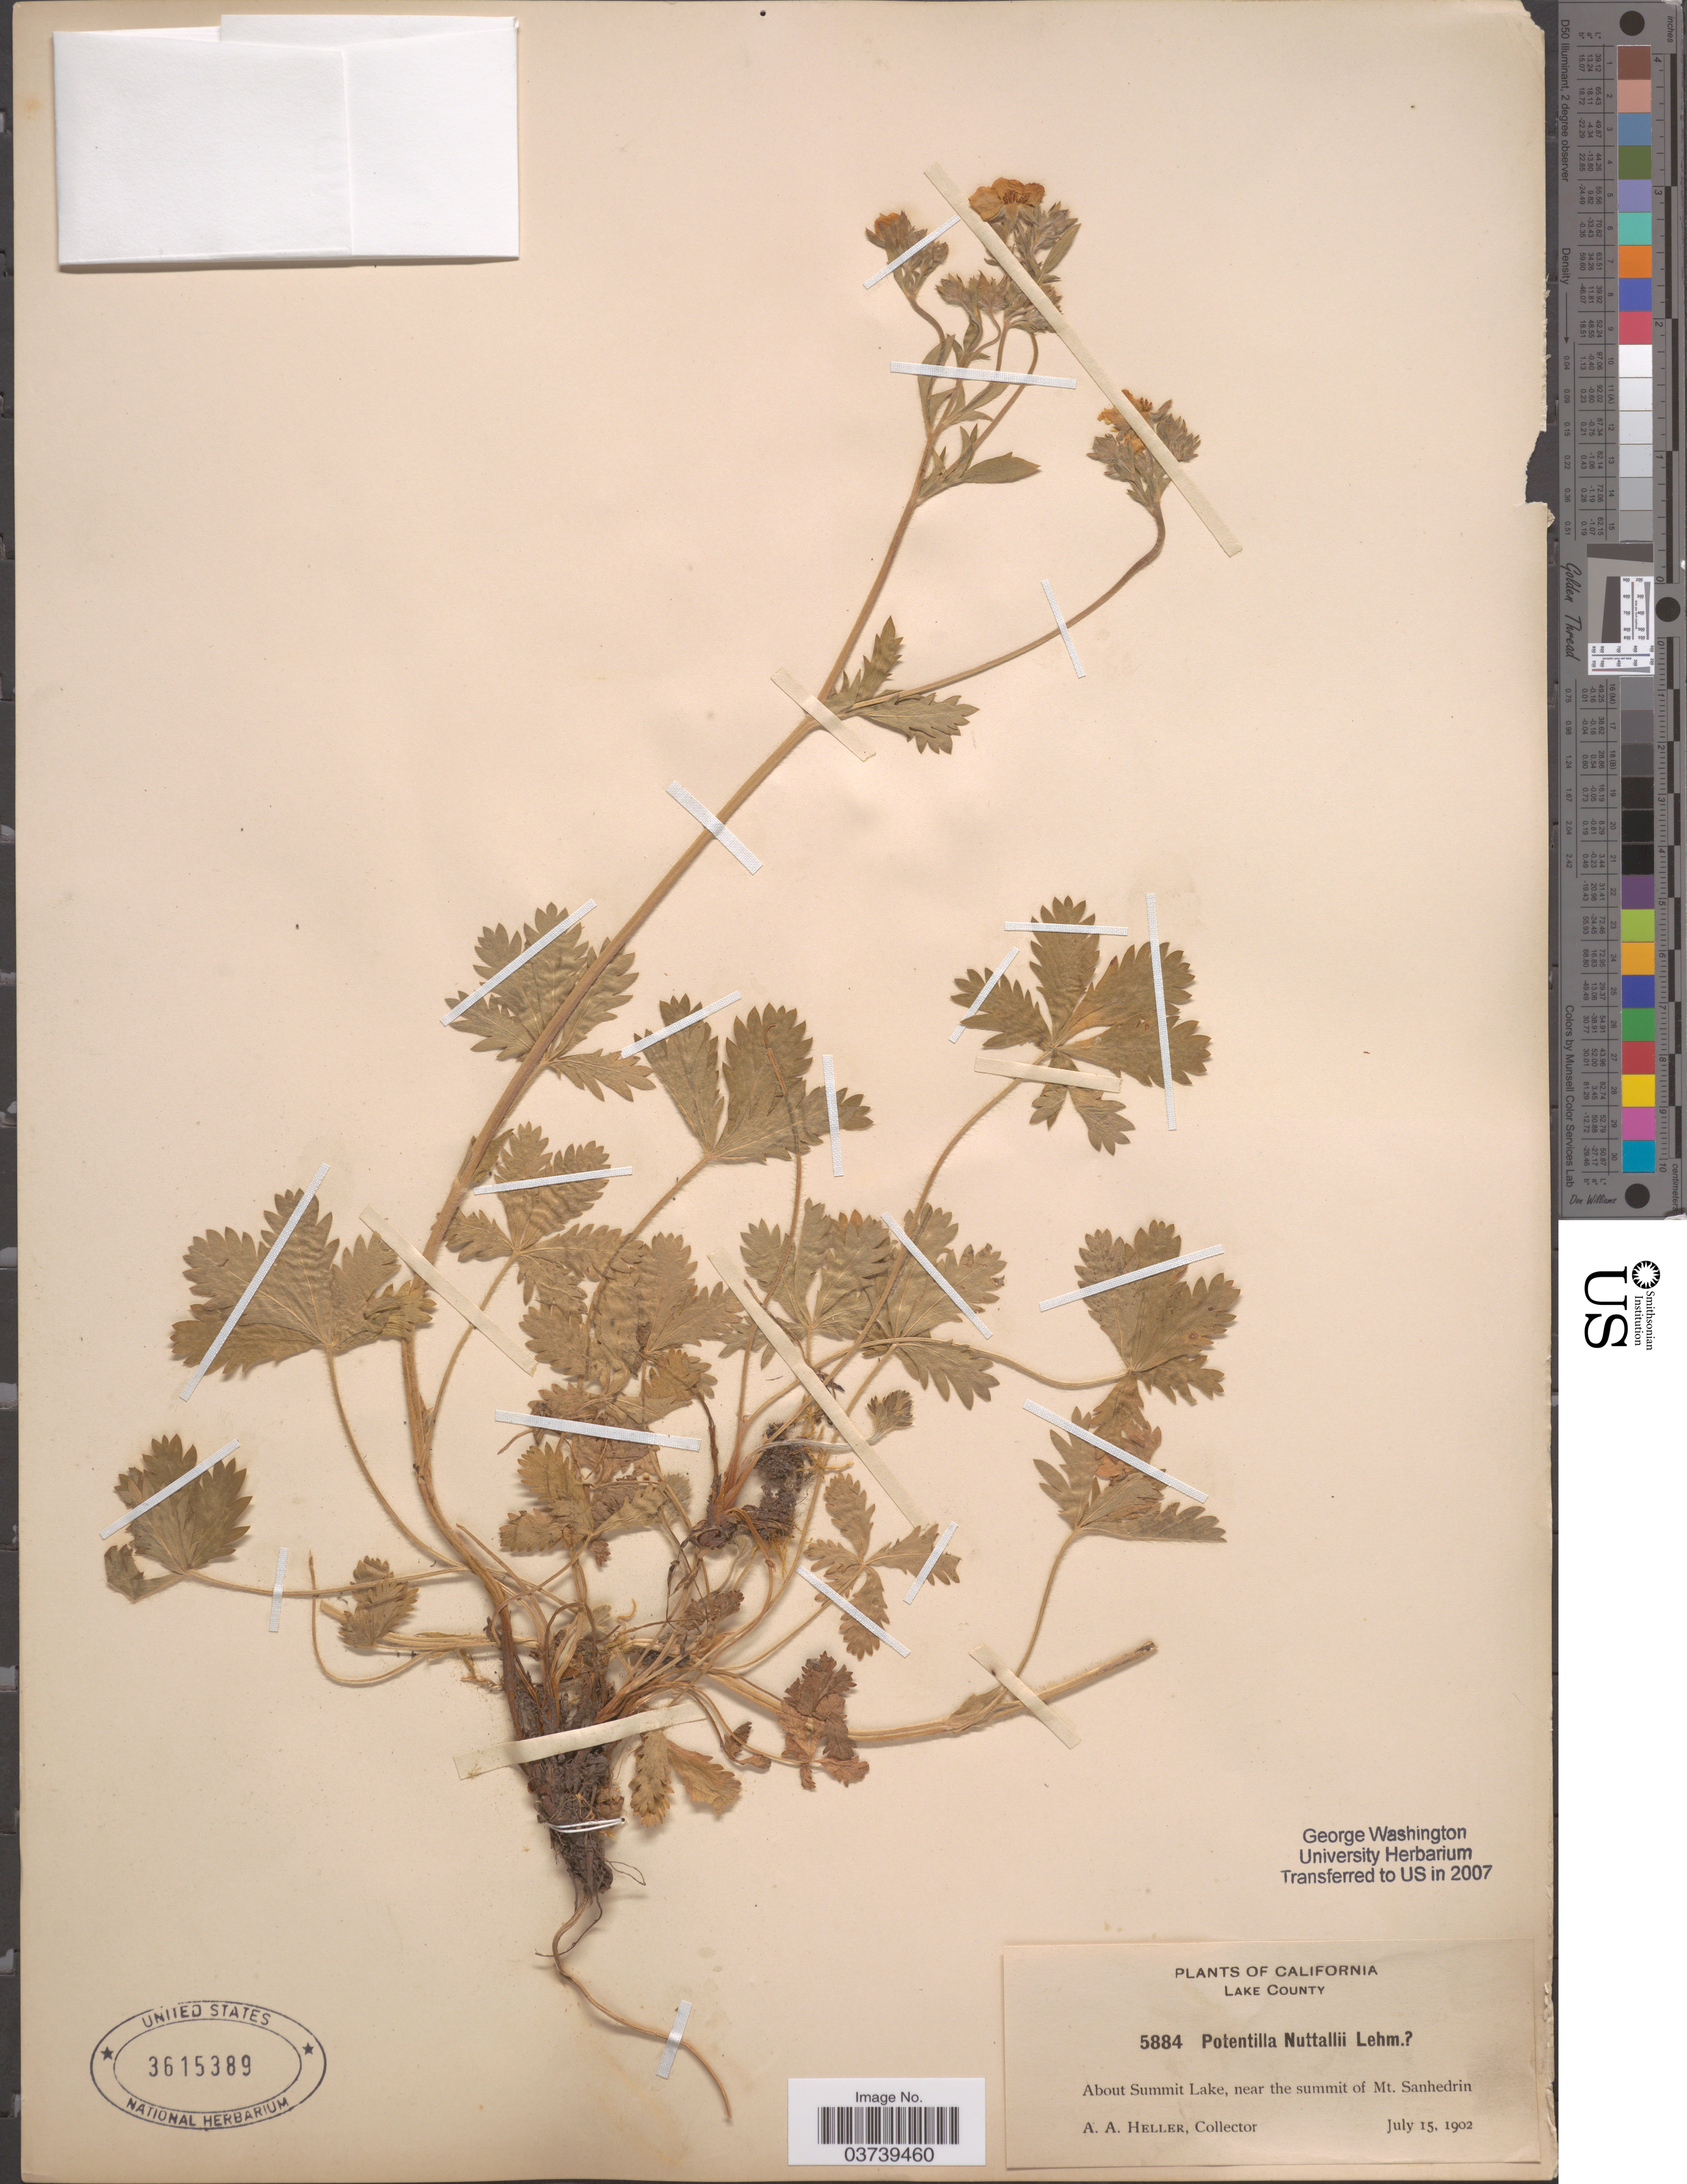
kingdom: Plantae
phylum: Tracheophyta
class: Magnoliopsida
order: Rosales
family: Rosaceae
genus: Potentilla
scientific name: Potentilla gracilis var. fastigiata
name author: (Nutt.) S. Watson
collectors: A. A. Heller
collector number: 5884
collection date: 1902-07-15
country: United States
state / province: California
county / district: Lake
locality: Lake County. About Summit Lake, near the summit of Mt. Sanhedrin.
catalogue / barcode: US 3615389